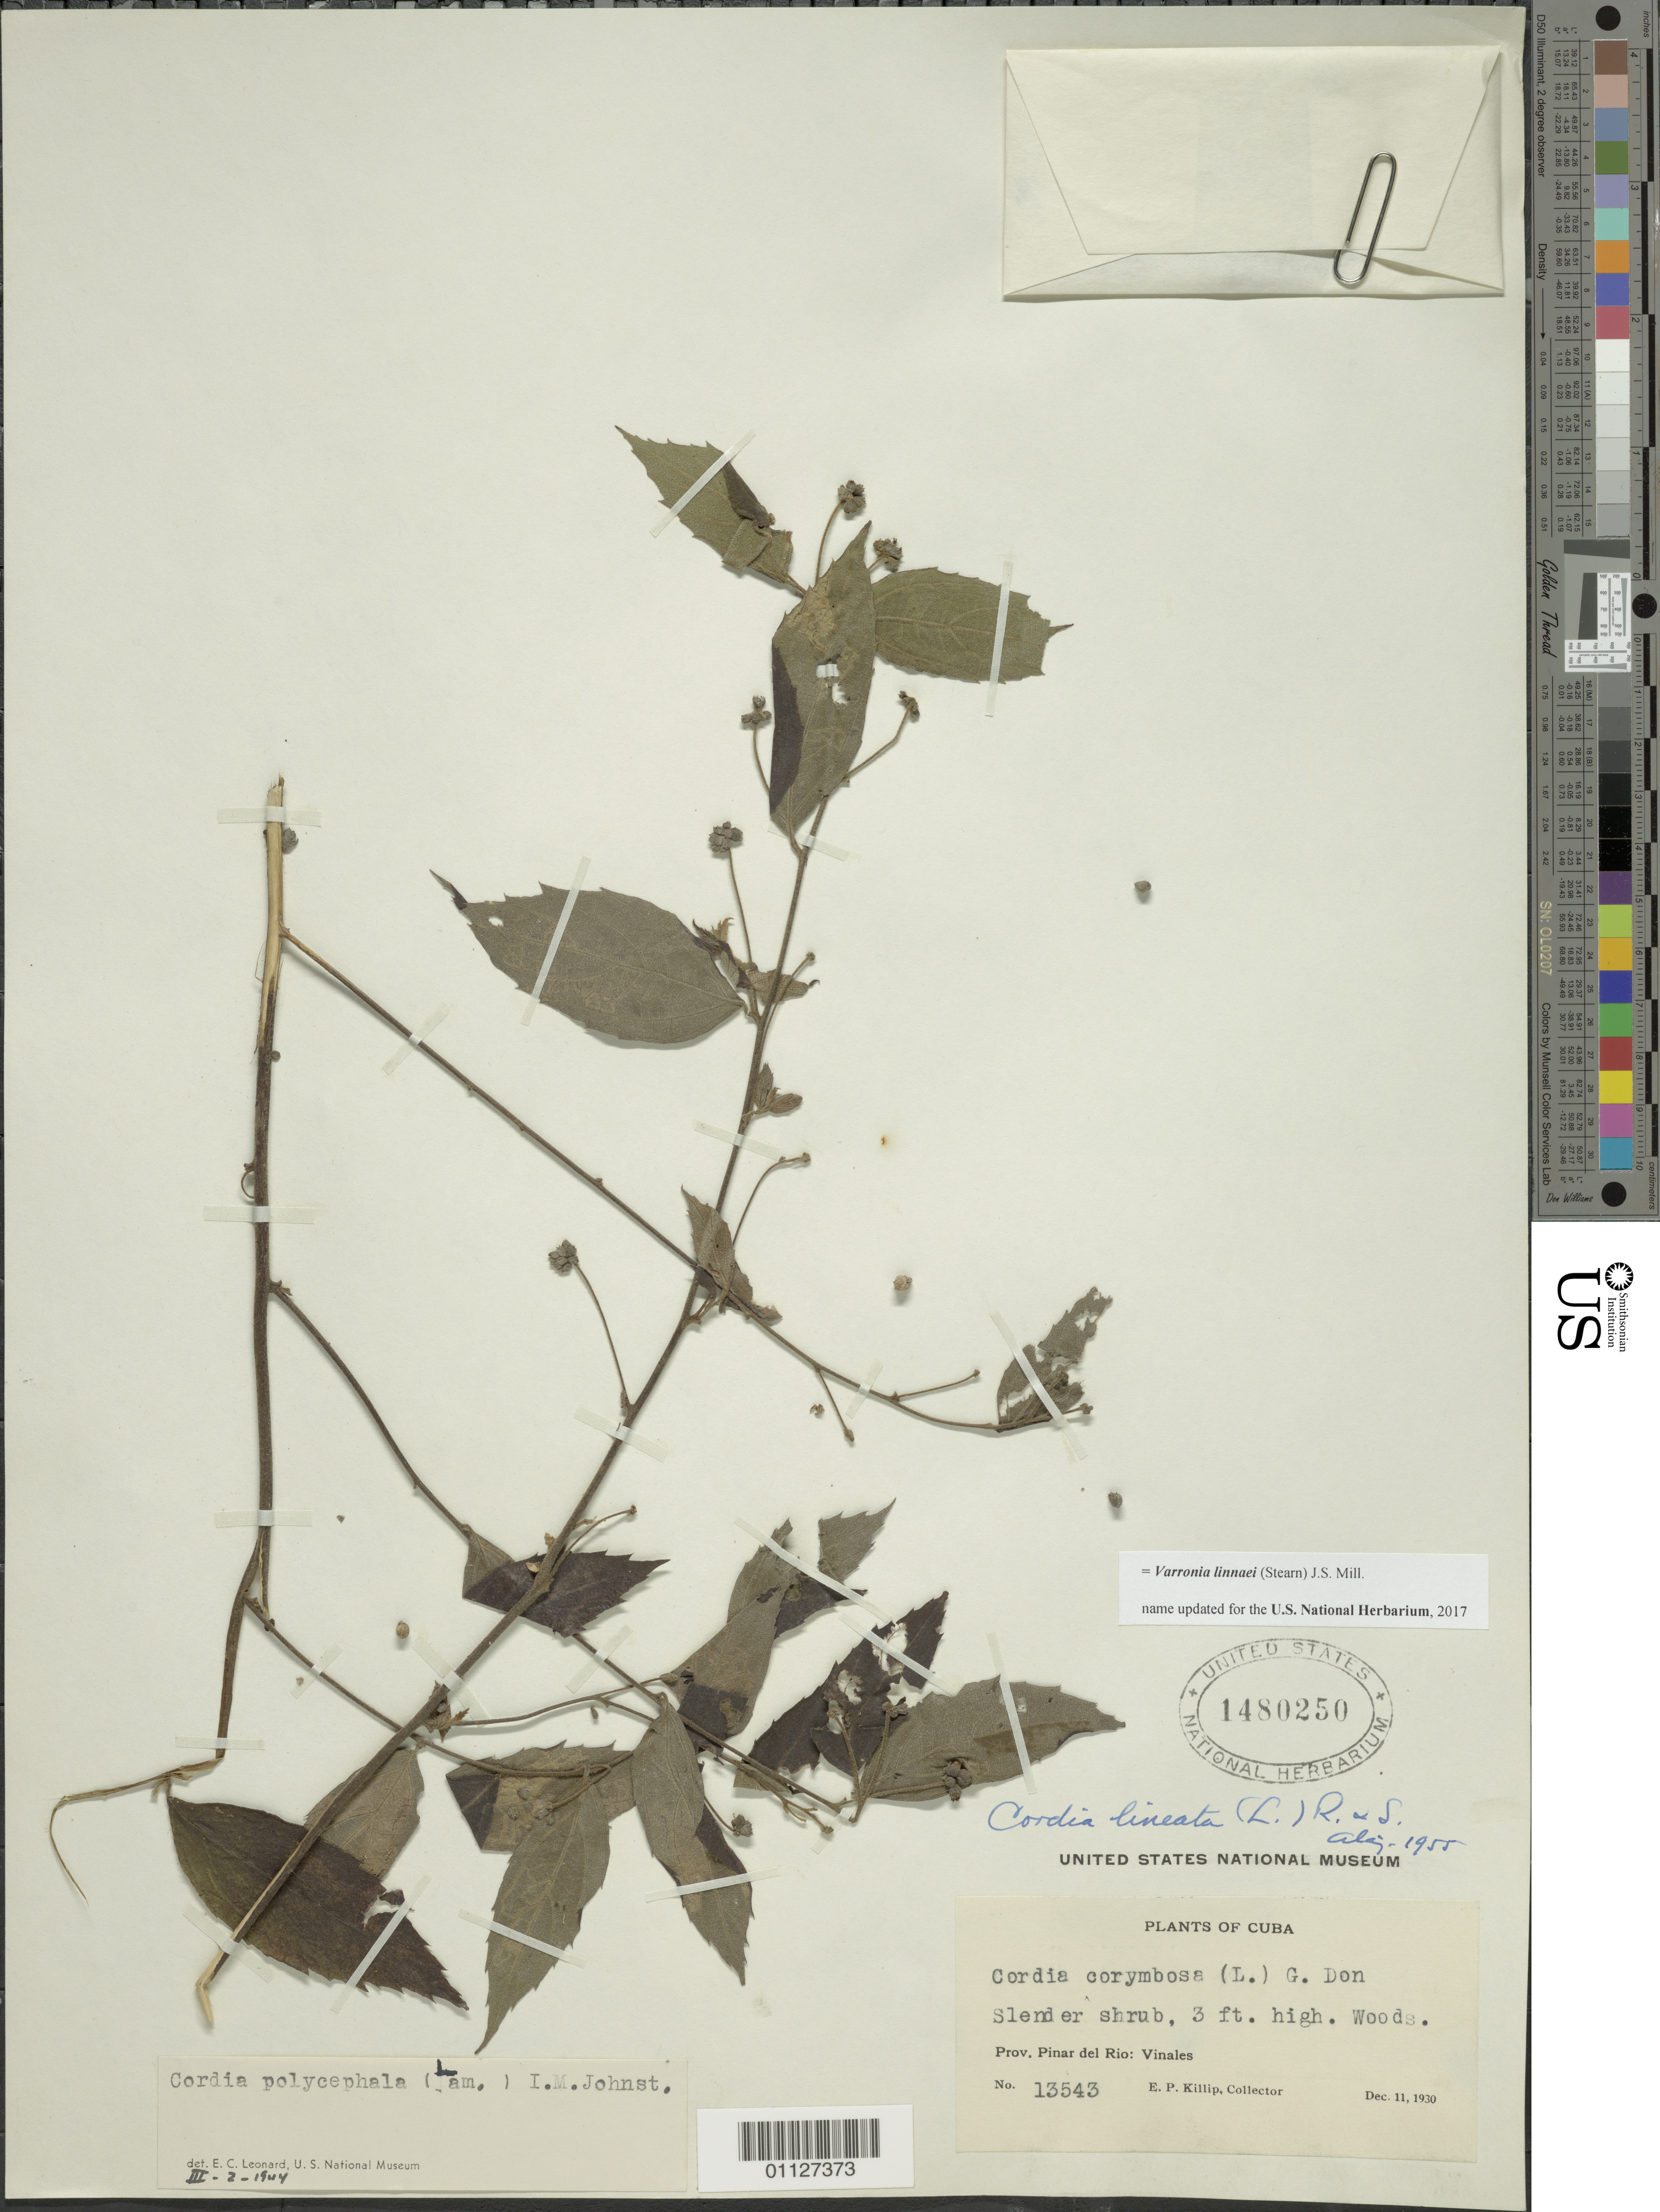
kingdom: Plantae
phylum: Tracheophyta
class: Magnoliopsida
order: Boraginales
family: Cordiaceae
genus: Varronia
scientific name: Varronia linnaei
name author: (Stearn) J.S. Mill.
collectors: E. P. Killip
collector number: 13543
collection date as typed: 11 Dec 1930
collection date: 1930-12-11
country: Cuba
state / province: Pinar del Rio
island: Cuba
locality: Viñales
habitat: woods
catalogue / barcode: US 1480250